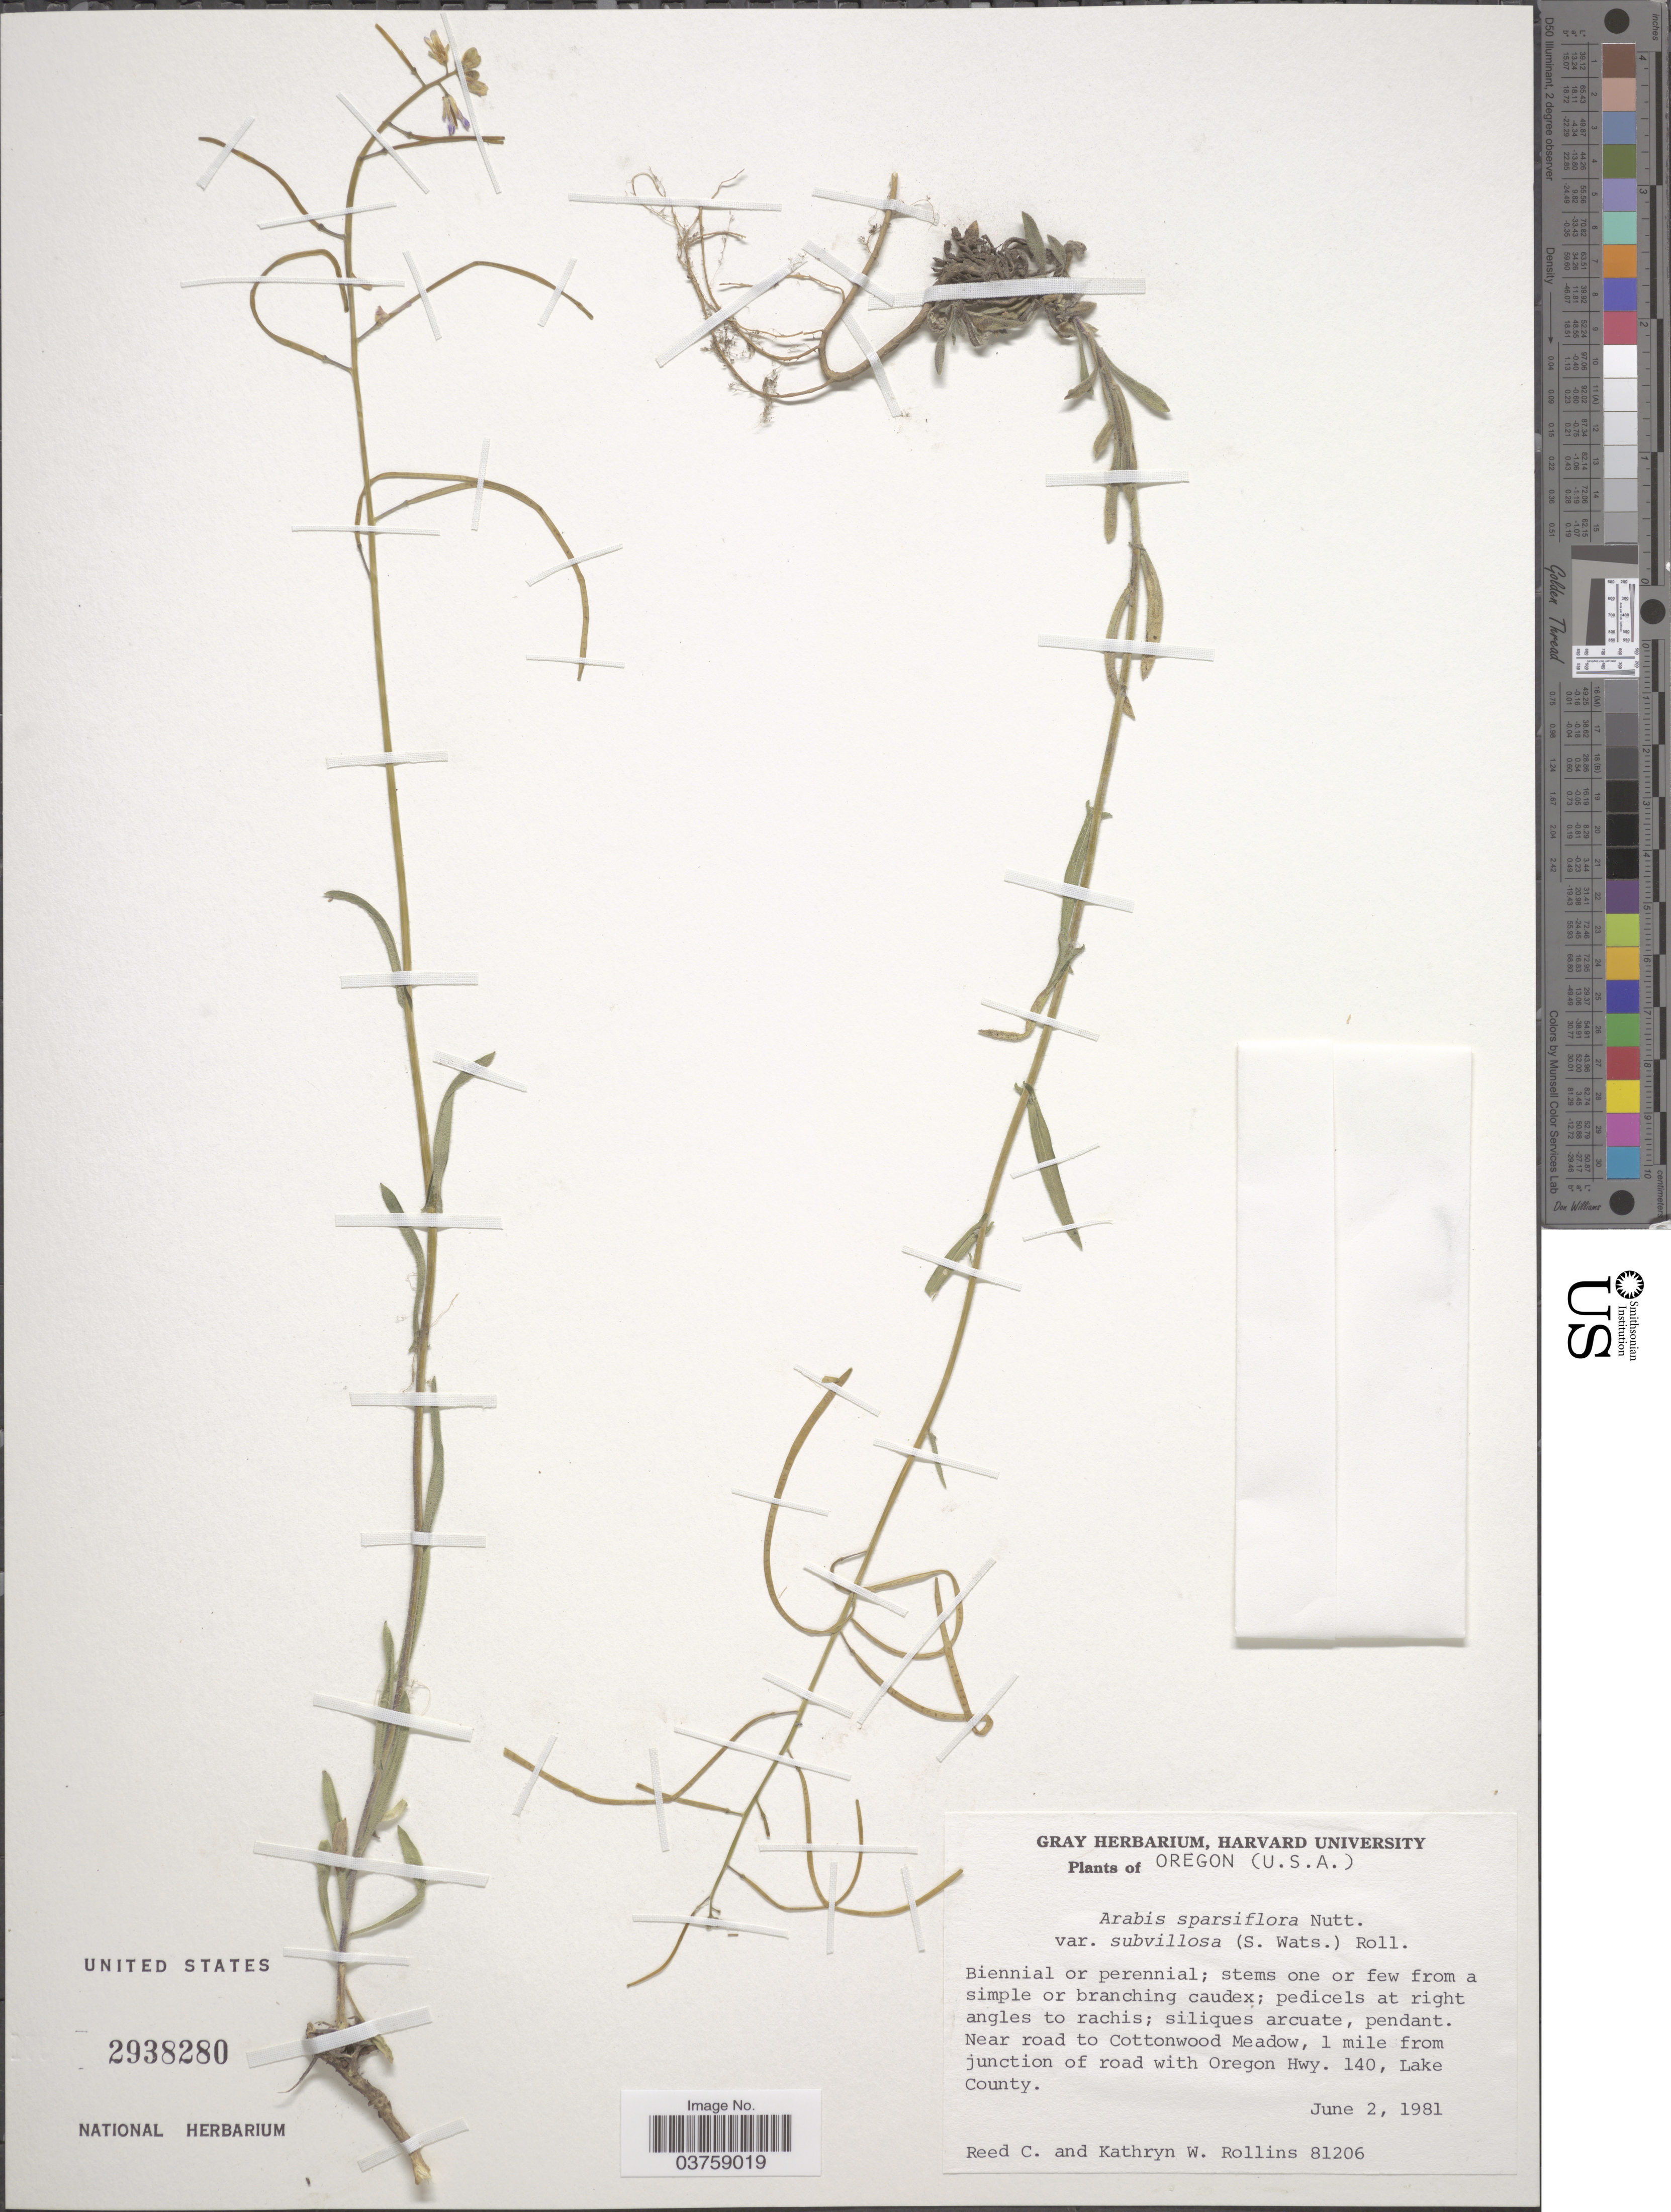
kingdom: Plantae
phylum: Tracheophyta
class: Magnoliopsida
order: Brassicales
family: Brassicaceae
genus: Arabis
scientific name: Arabis sparsiflora var. subvillosa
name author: (S. Watson) Rollins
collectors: R. C. Rollins & K. W. Rollins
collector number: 81206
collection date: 1981-06-02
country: United States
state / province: Oregon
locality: Near road to Cottonwood Meadow, 1 mile from junction of road with Oregon Hwy. 140, Lake County.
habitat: near road to meadow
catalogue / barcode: US 2938280